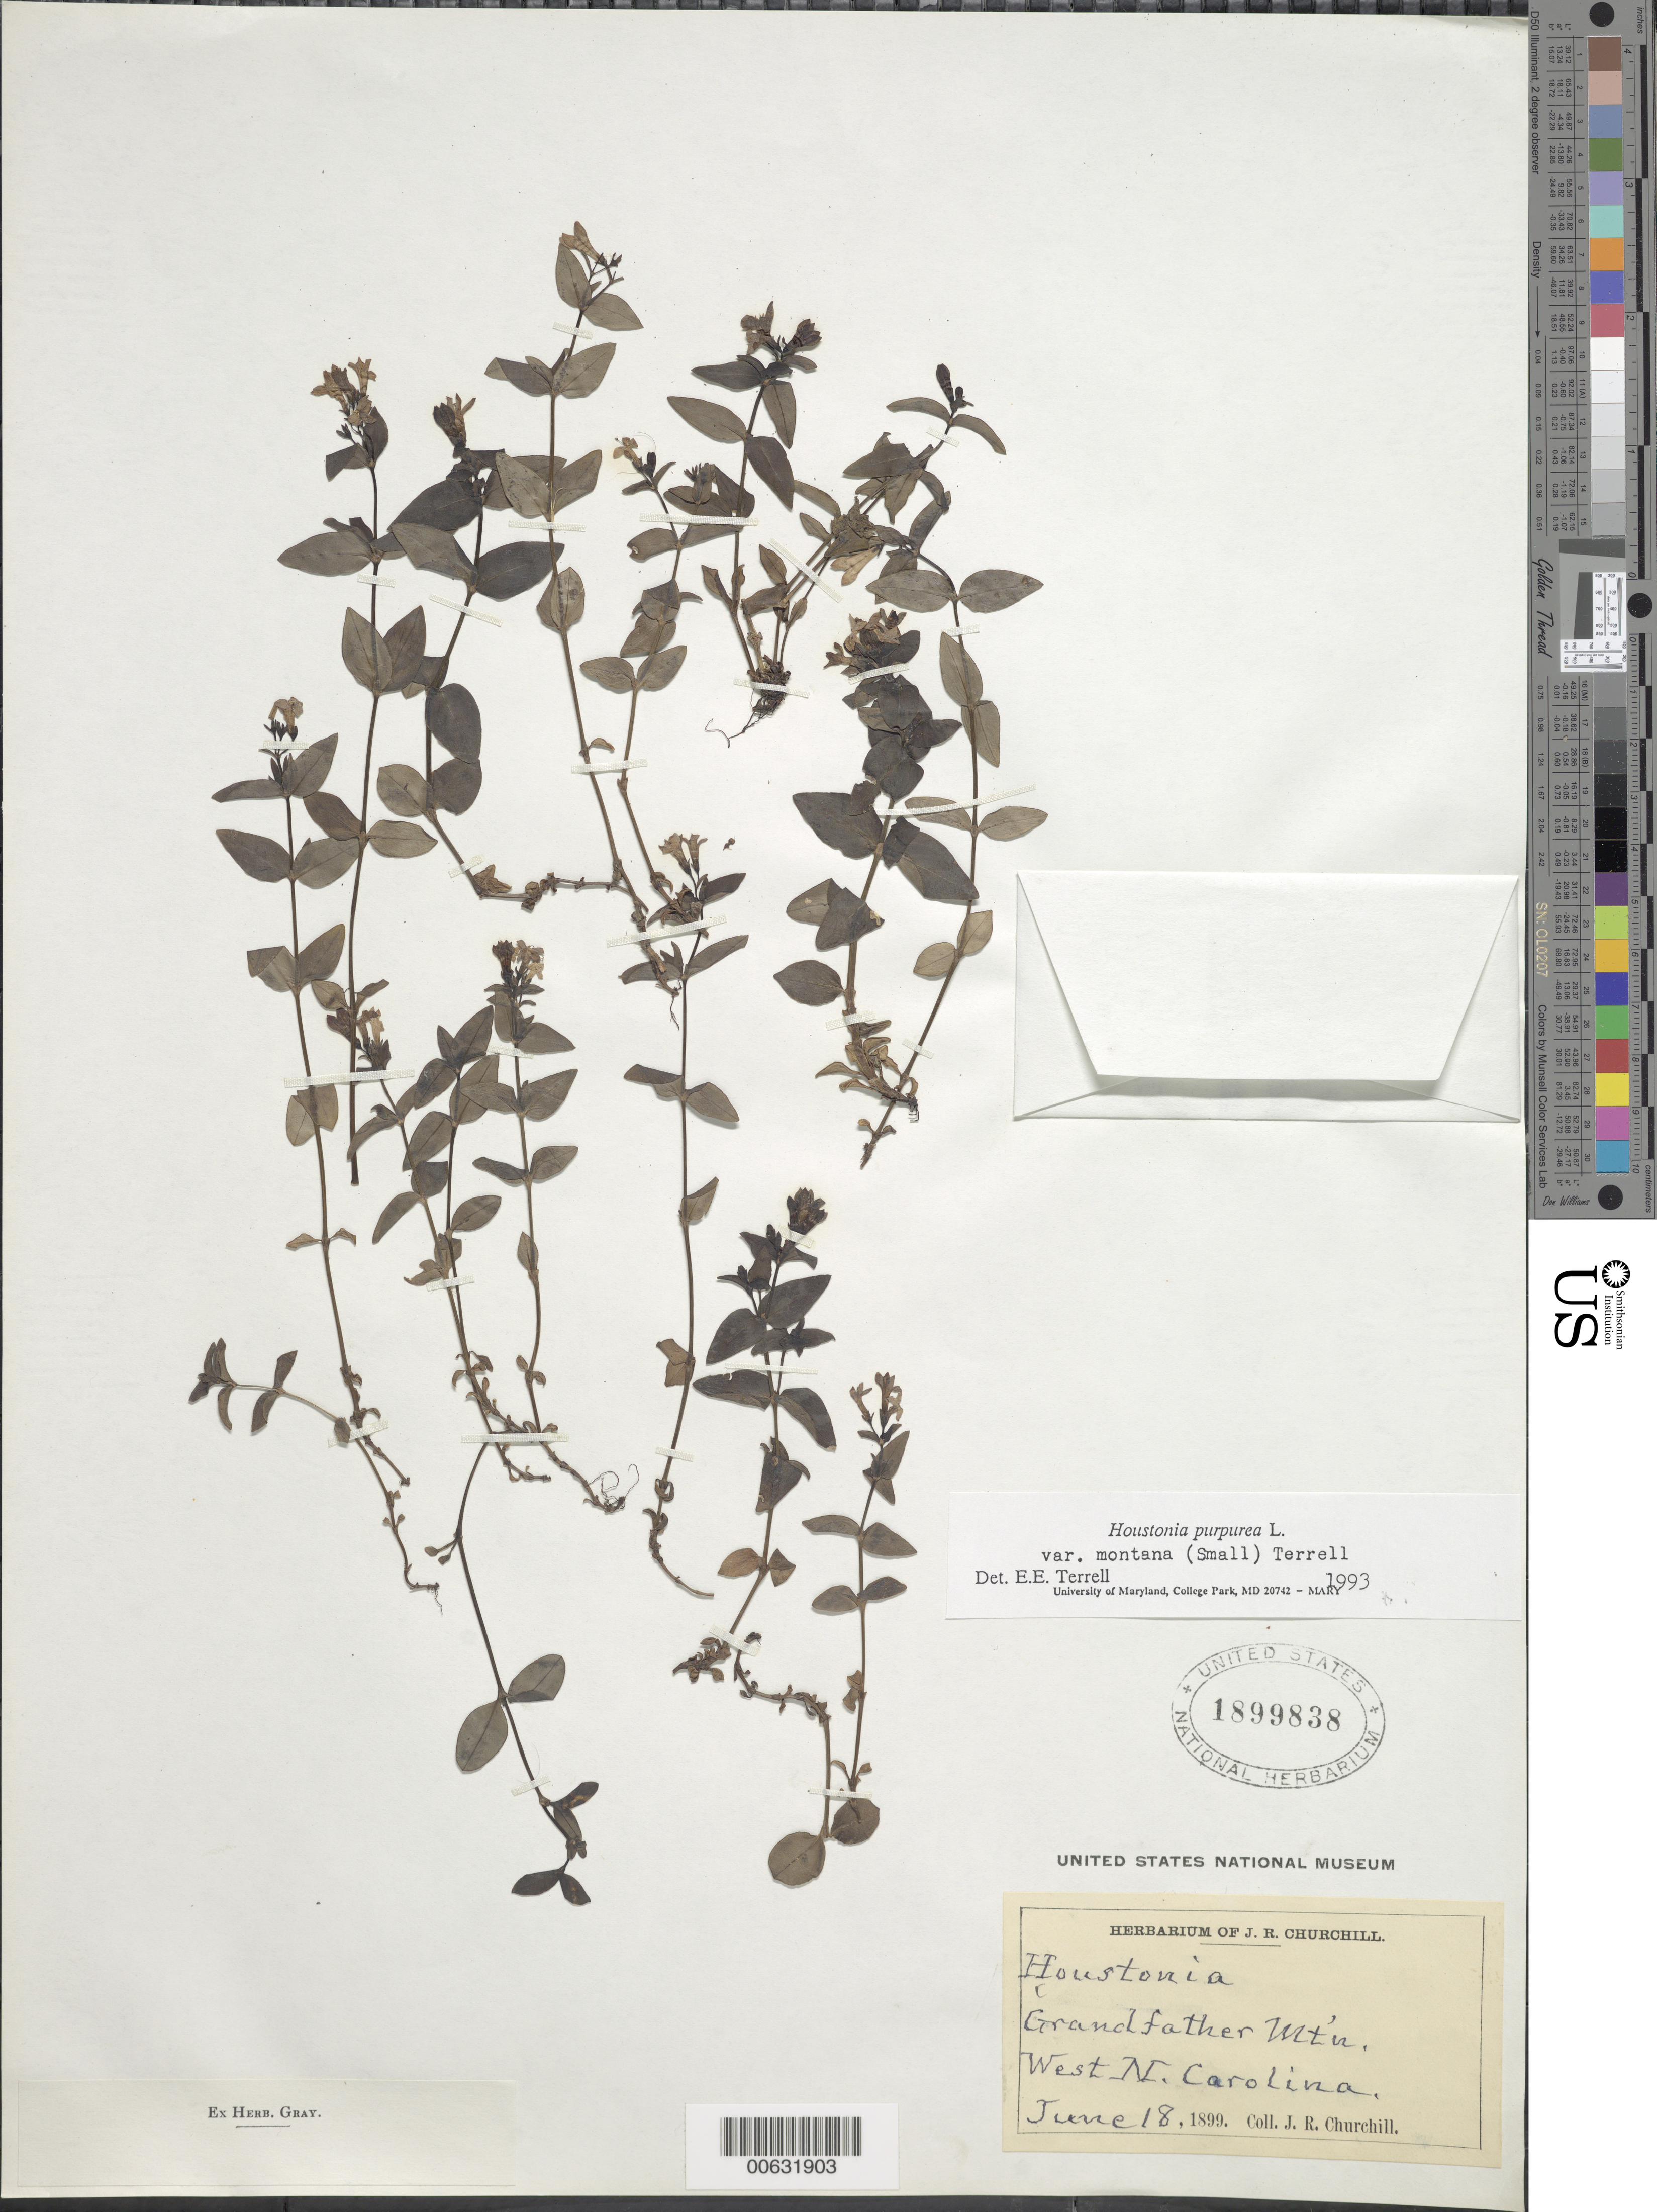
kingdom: Plantae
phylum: Tracheophyta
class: Magnoliopsida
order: Gentianales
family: Rubiaceae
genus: Houstonia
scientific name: Houstonia purpurea var. montana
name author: (Small) Terrell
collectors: J. R. Churchill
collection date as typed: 18 Jun 1899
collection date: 1899-06-18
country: United States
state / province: North Carolina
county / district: Avery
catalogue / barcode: US 1899838